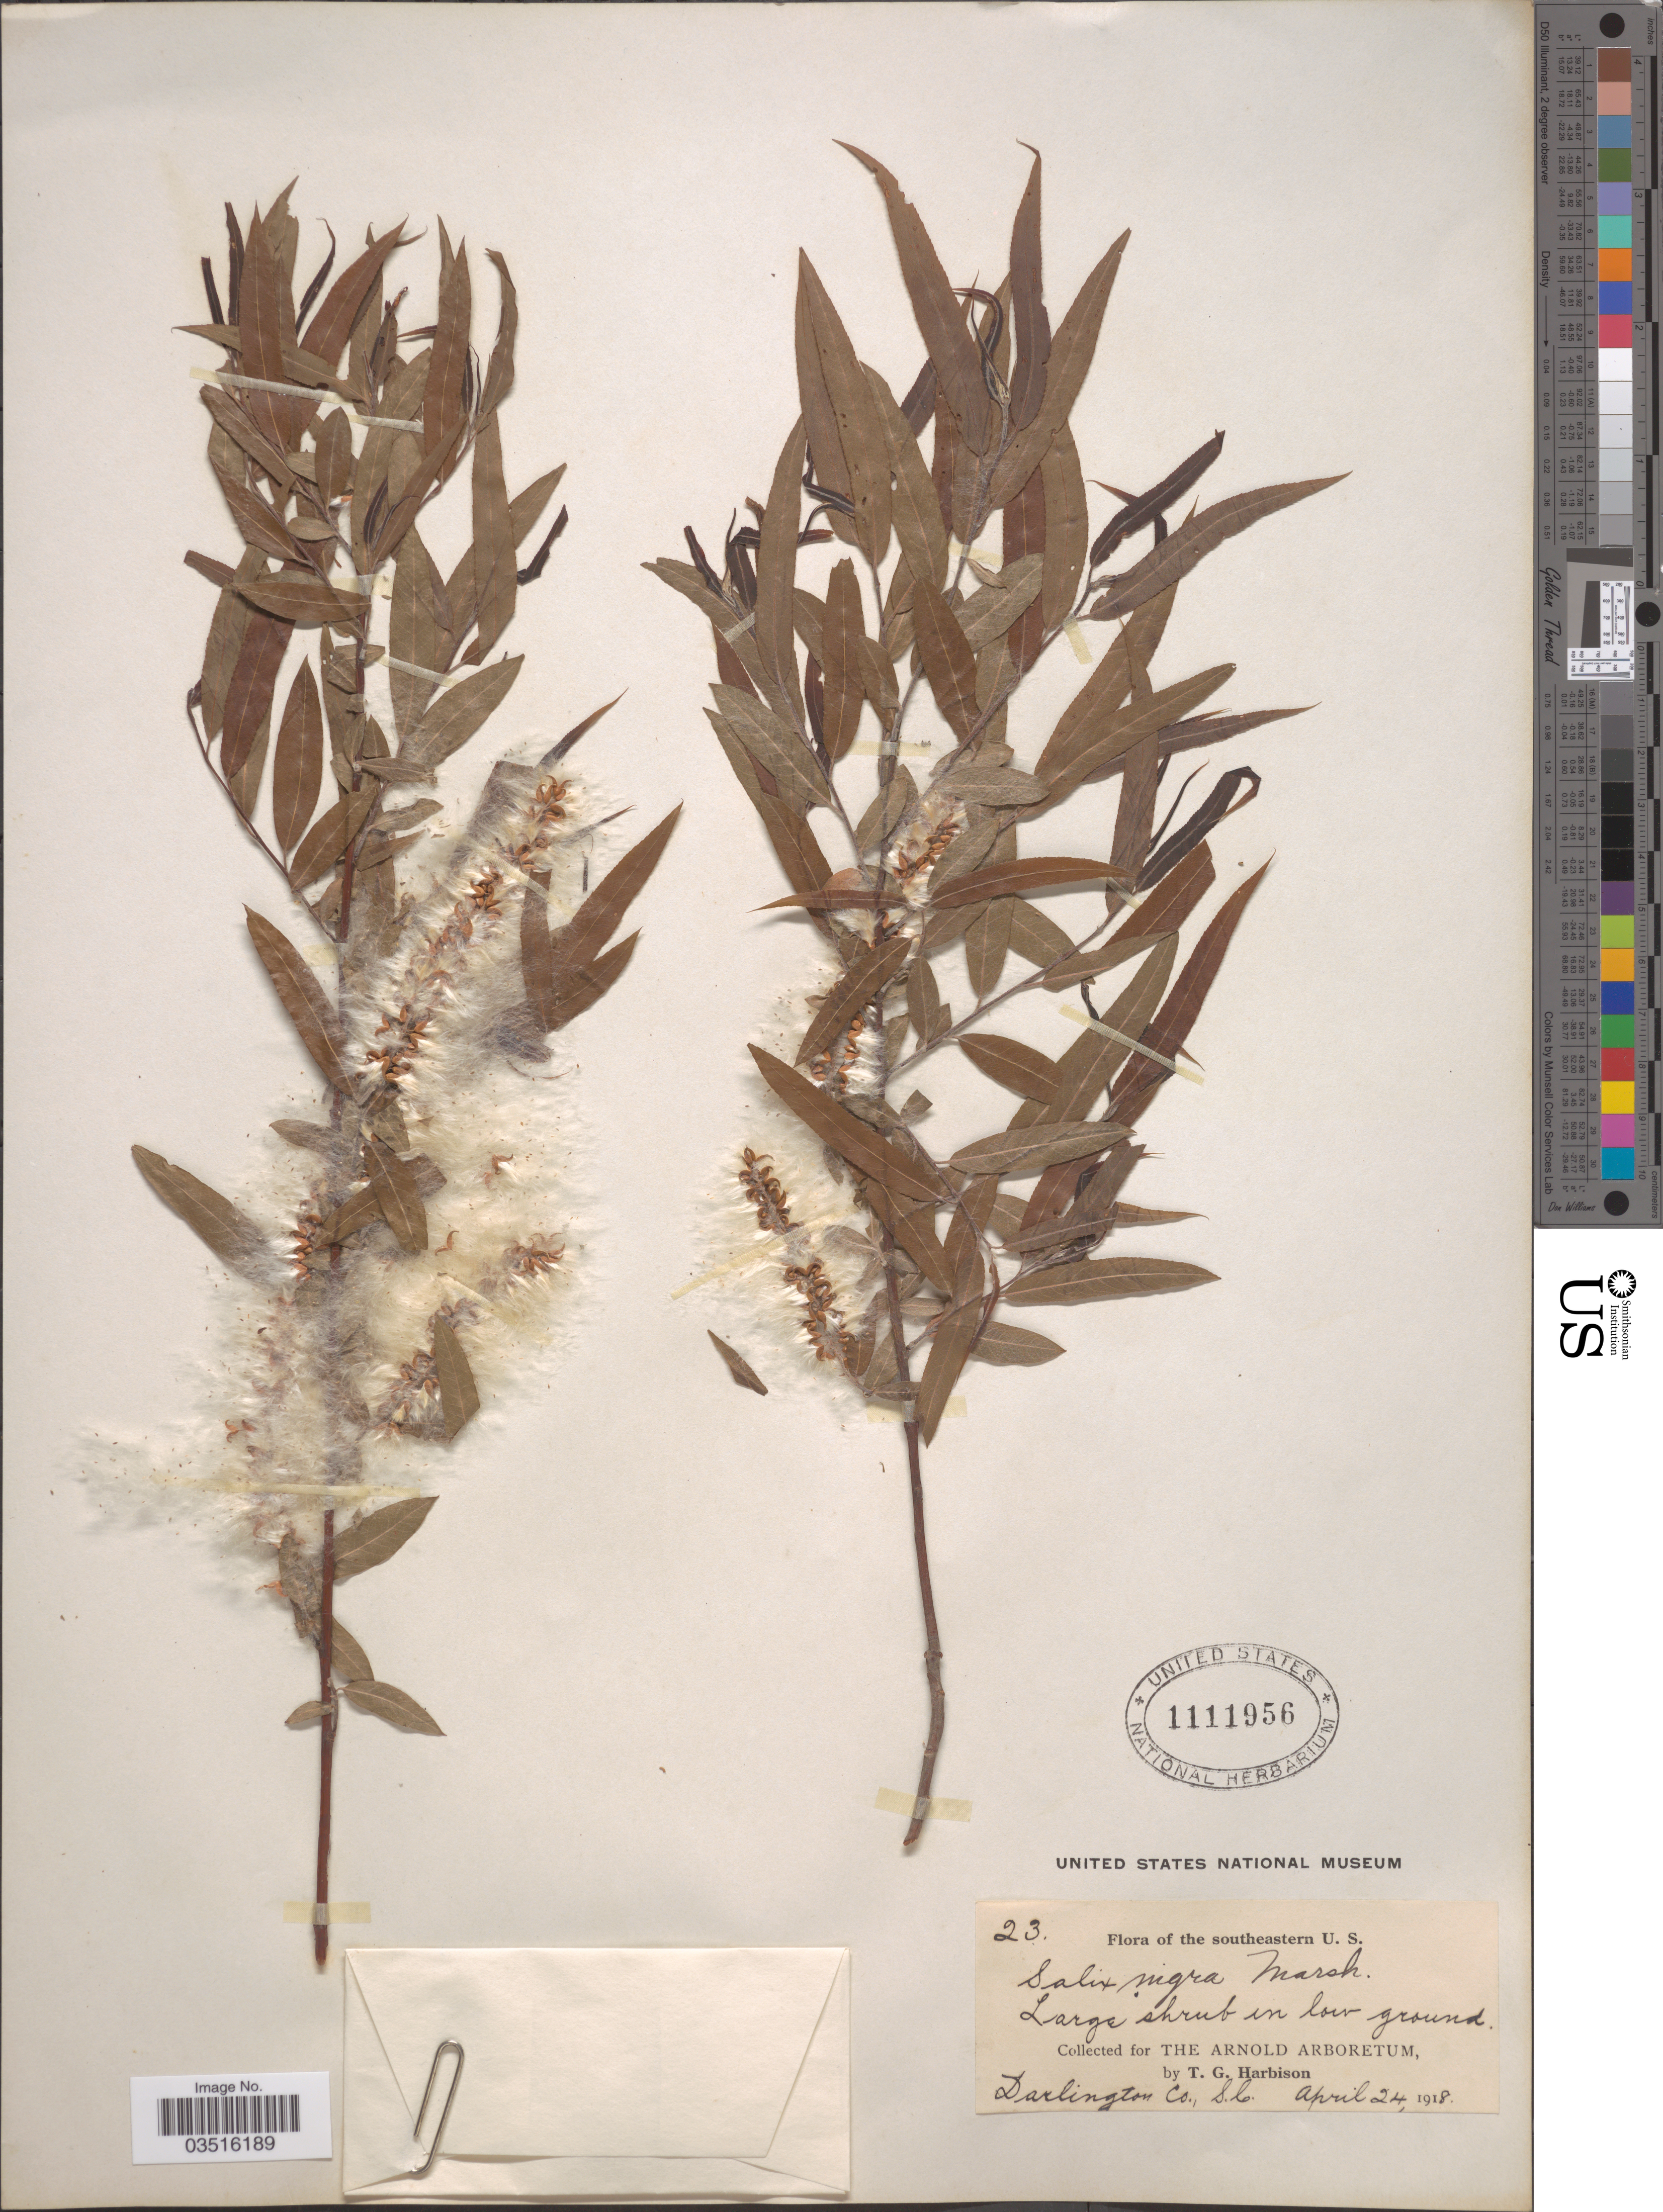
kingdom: Plantae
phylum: Tracheophyta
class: Magnoliopsida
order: Malpighiales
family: Salicaceae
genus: Salix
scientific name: Salix nigra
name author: Marshall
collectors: T. Harbison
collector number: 23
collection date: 1918-04-24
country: United States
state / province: South Carolina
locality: Southeastern U.S. Darlington Co.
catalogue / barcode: US 1111956